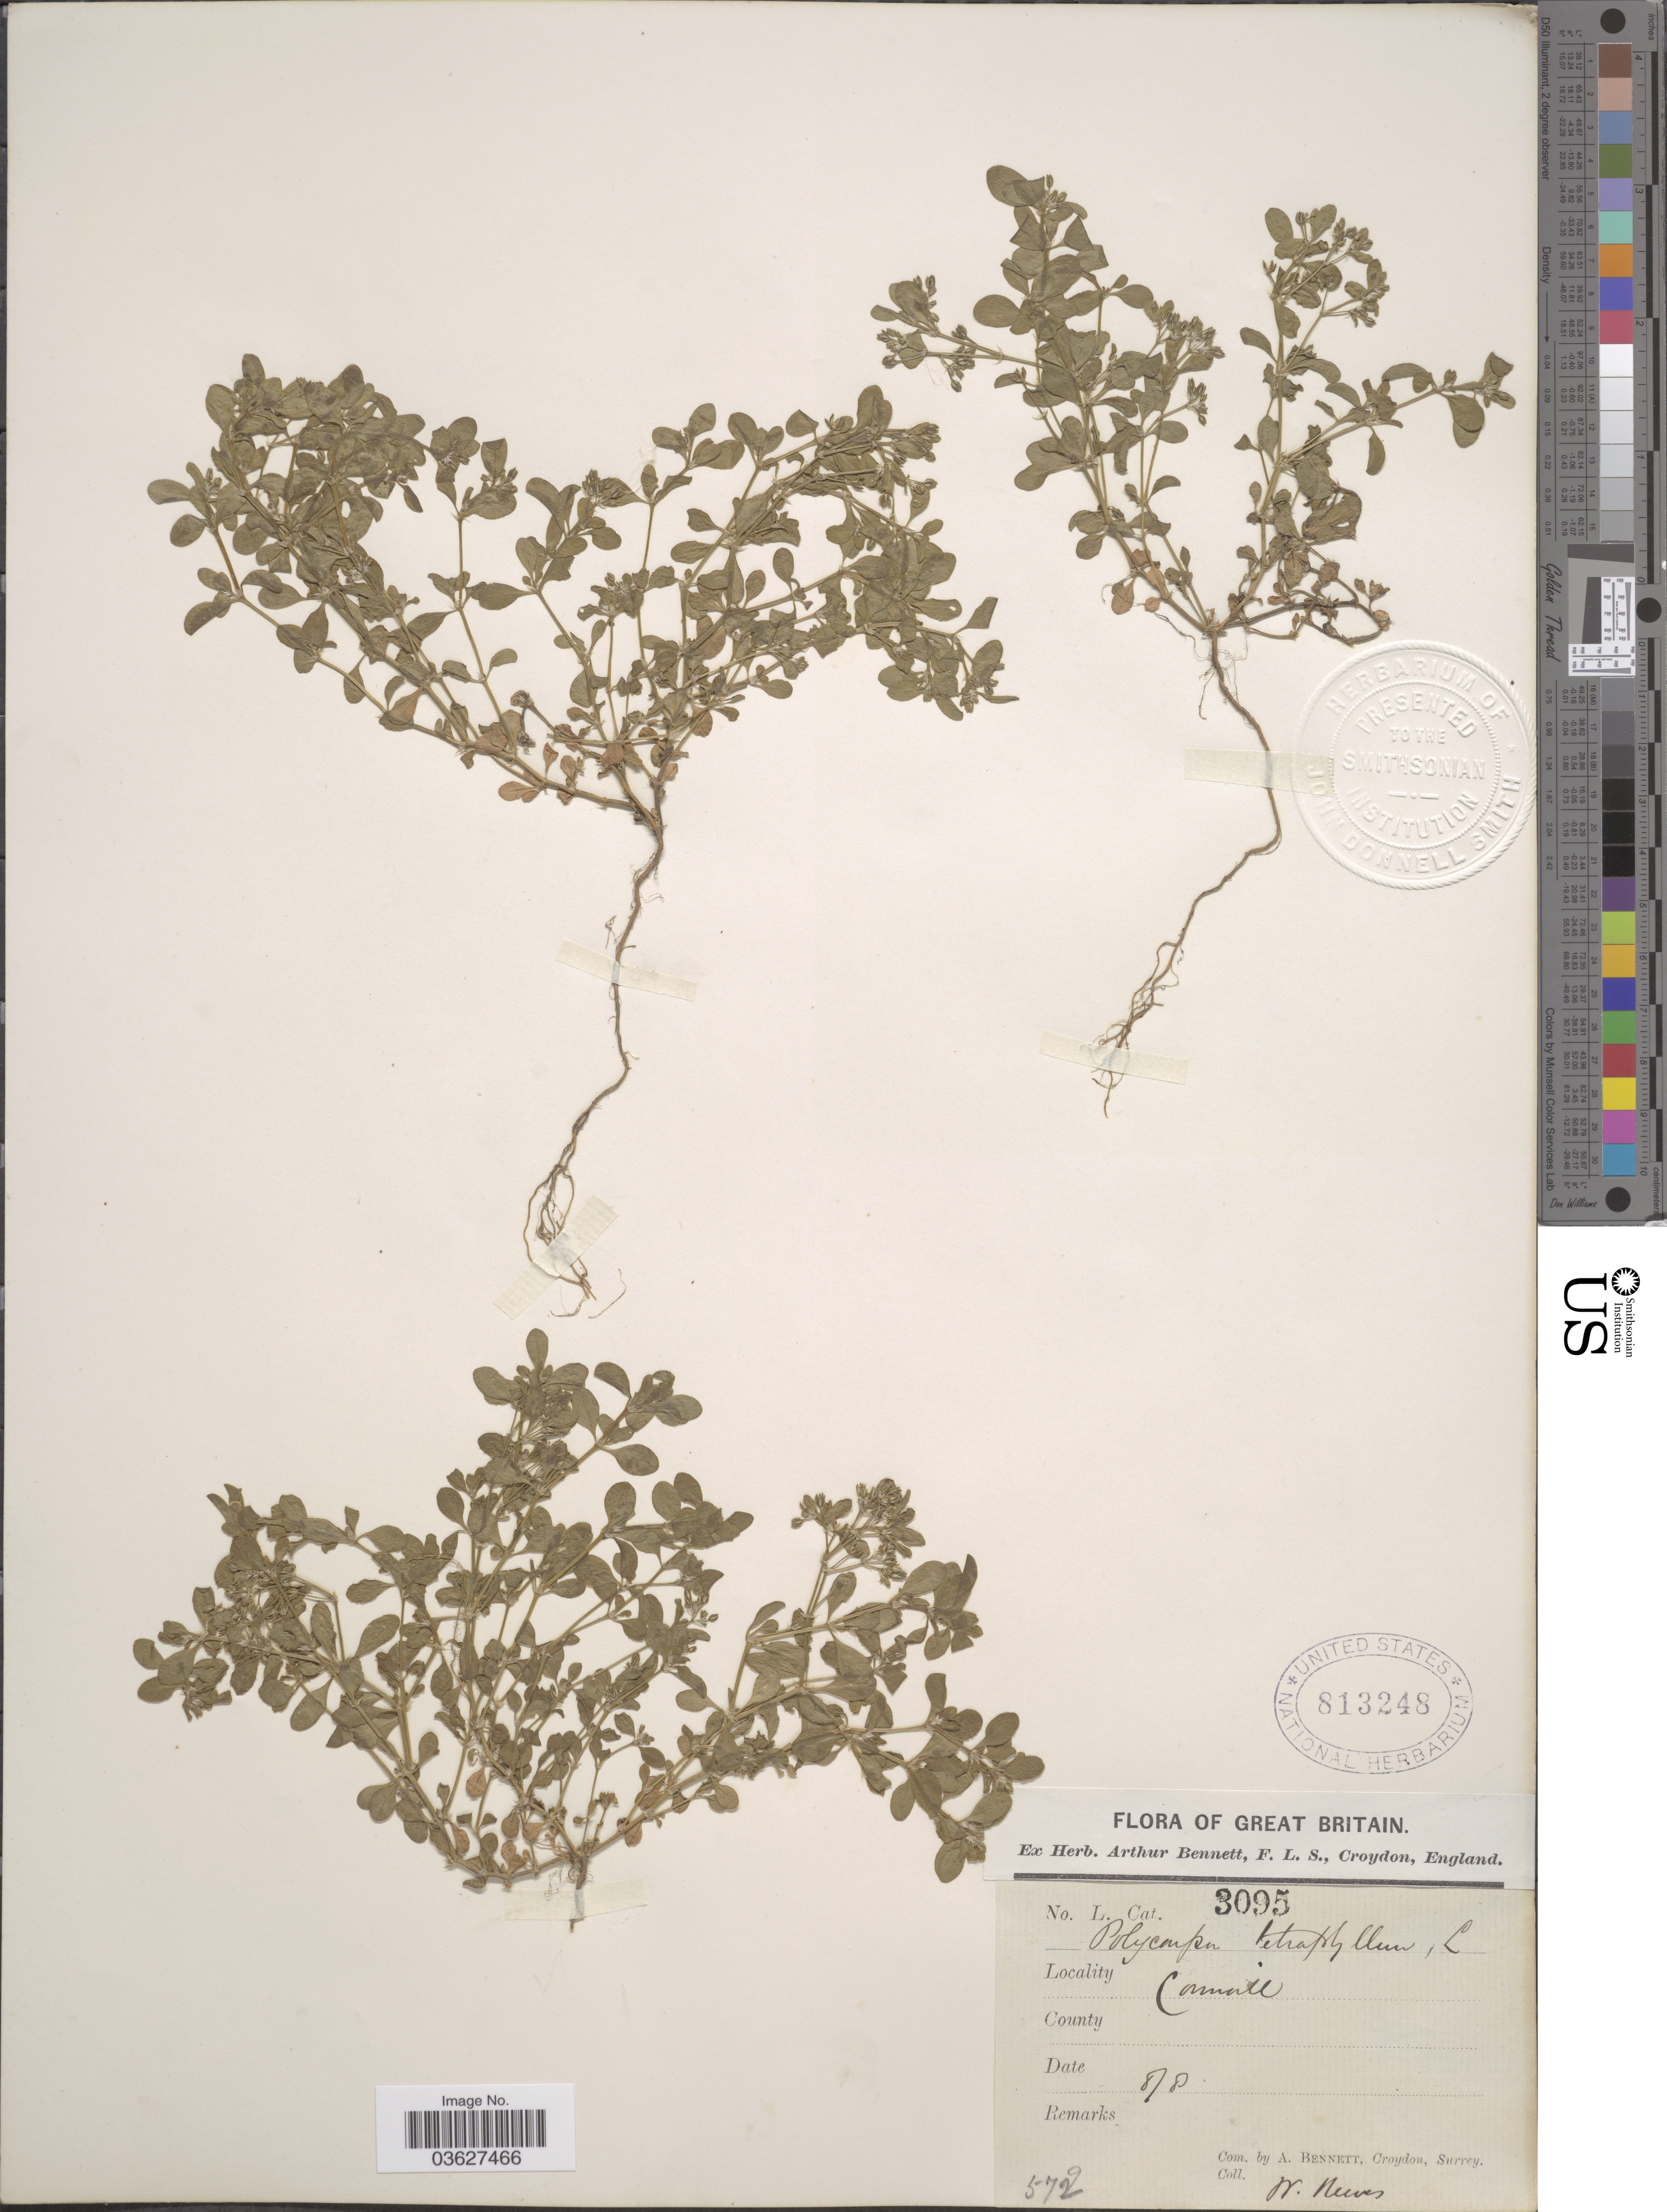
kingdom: Plantae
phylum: Tracheophyta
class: Magnoliopsida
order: Caryophyllales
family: Caryophyllaceae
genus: Polycarpon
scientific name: Polycarpon tetraphyllum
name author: (L.) L.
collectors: W. Reeves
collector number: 572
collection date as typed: Transcribed d/m/y: /8/8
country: United Kingdom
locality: Great Britain. Cornwall.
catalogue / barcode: US 813248